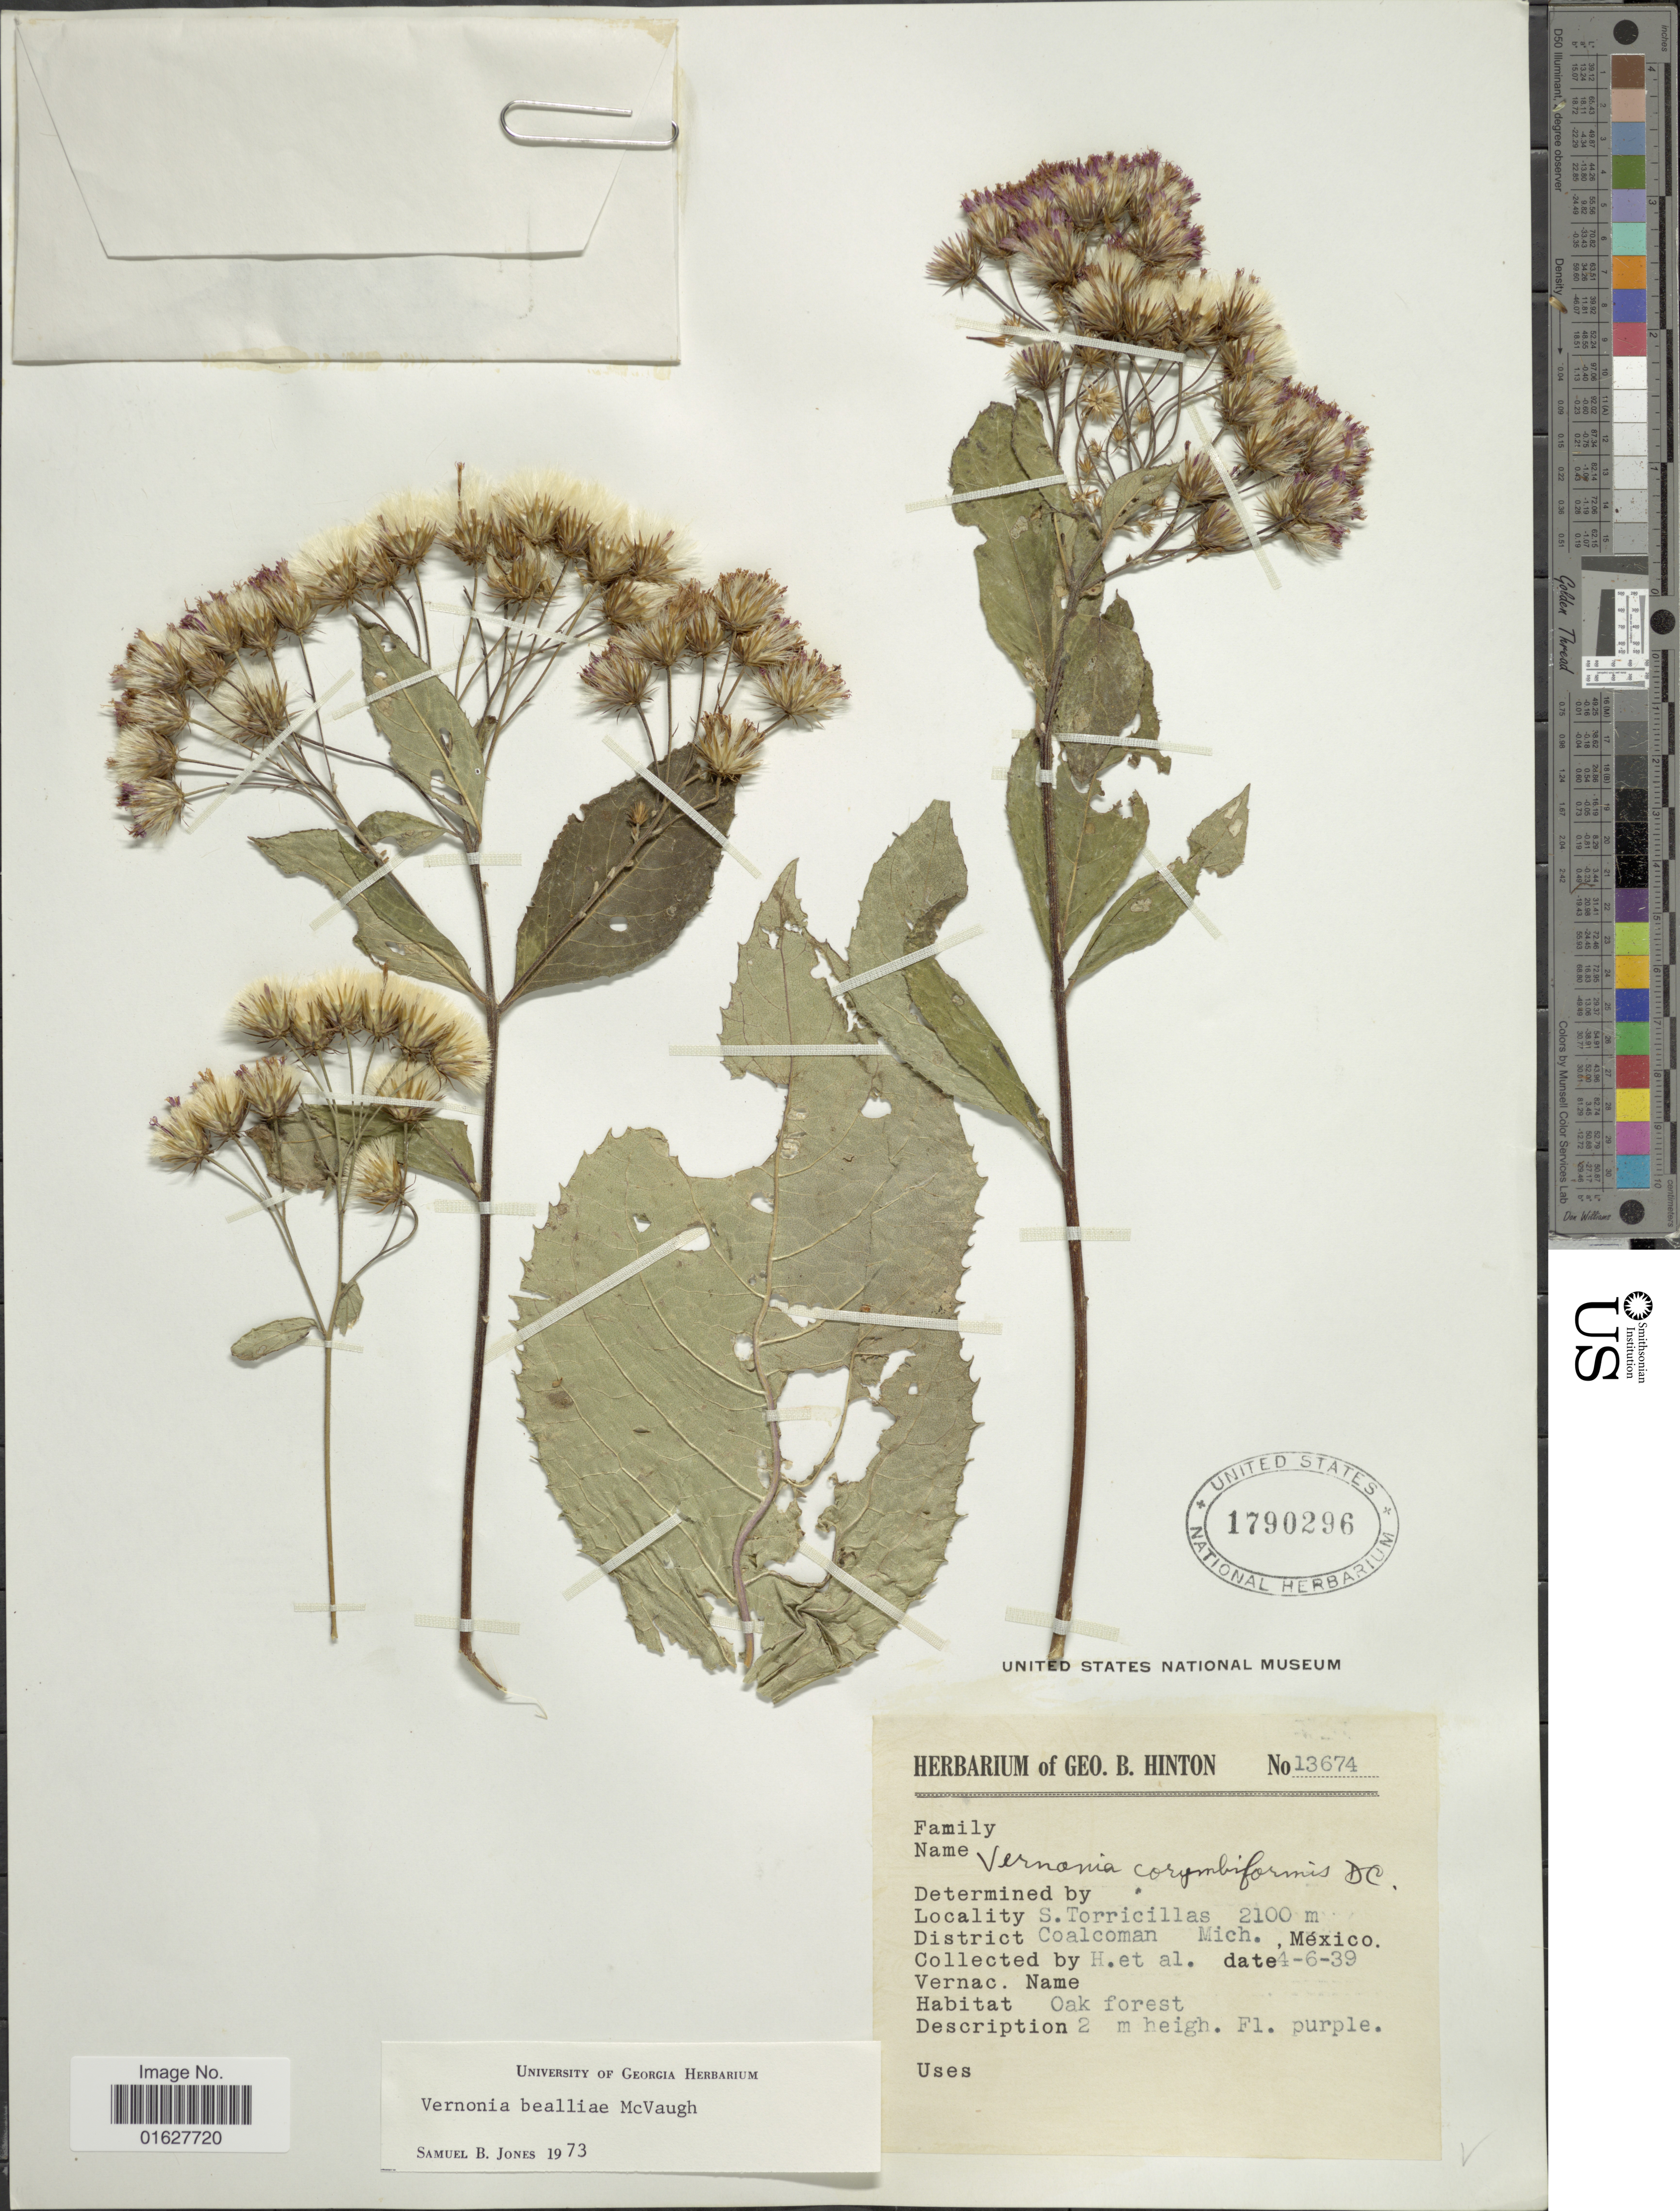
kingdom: Plantae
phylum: Tracheophyta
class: Magnoliopsida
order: Asterales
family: Asteraceae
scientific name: Vickianthus bealliae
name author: (McVaugh) H. Rob.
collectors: G. B. Hinton & et al.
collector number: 13674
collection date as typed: Transcribed d/m/y: 4/6/39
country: Mexico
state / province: Michoacán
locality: S. Torricillas. District Coalcoman Mich. Mexico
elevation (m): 2100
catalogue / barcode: US 1790296